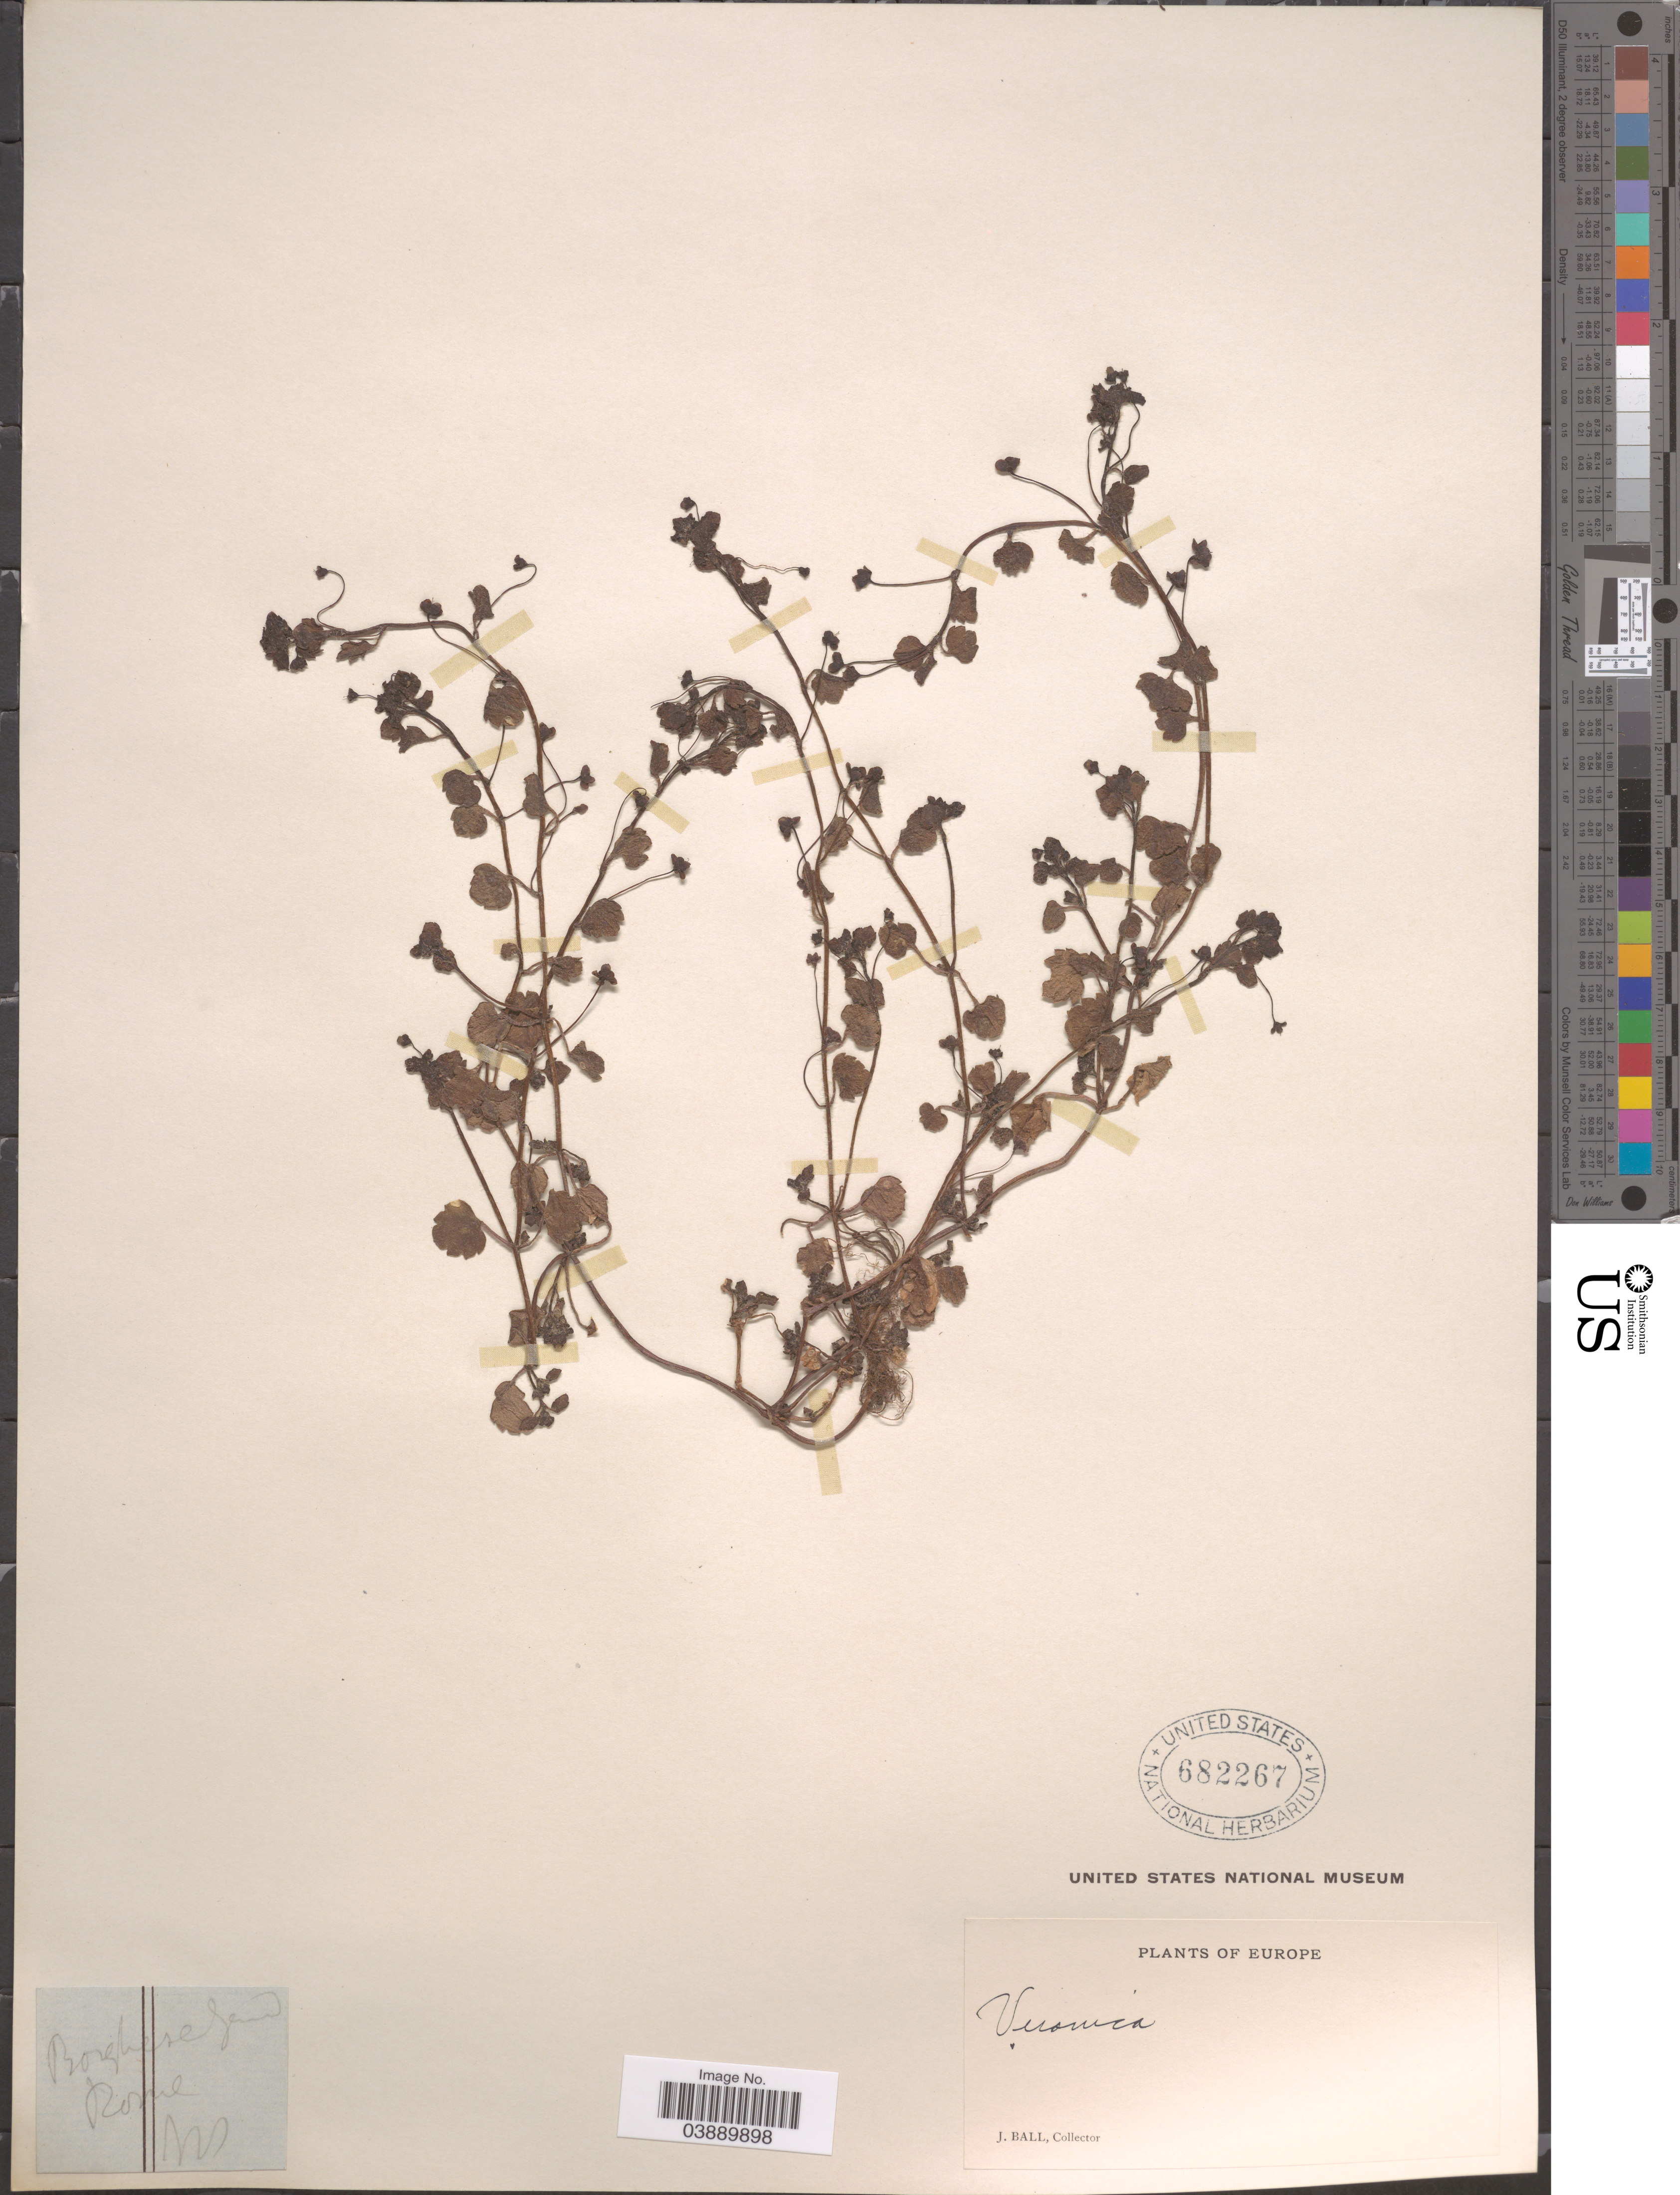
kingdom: Plantae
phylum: Tracheophyta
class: Magnoliopsida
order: Lamiales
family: Plantaginaceae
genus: Veronica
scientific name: Veronica cymbalaria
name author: M. Bodard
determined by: Albach, Dirk C.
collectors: J. Ball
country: Italy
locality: Borghesiana, Rome. Europe.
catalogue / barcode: US 682267